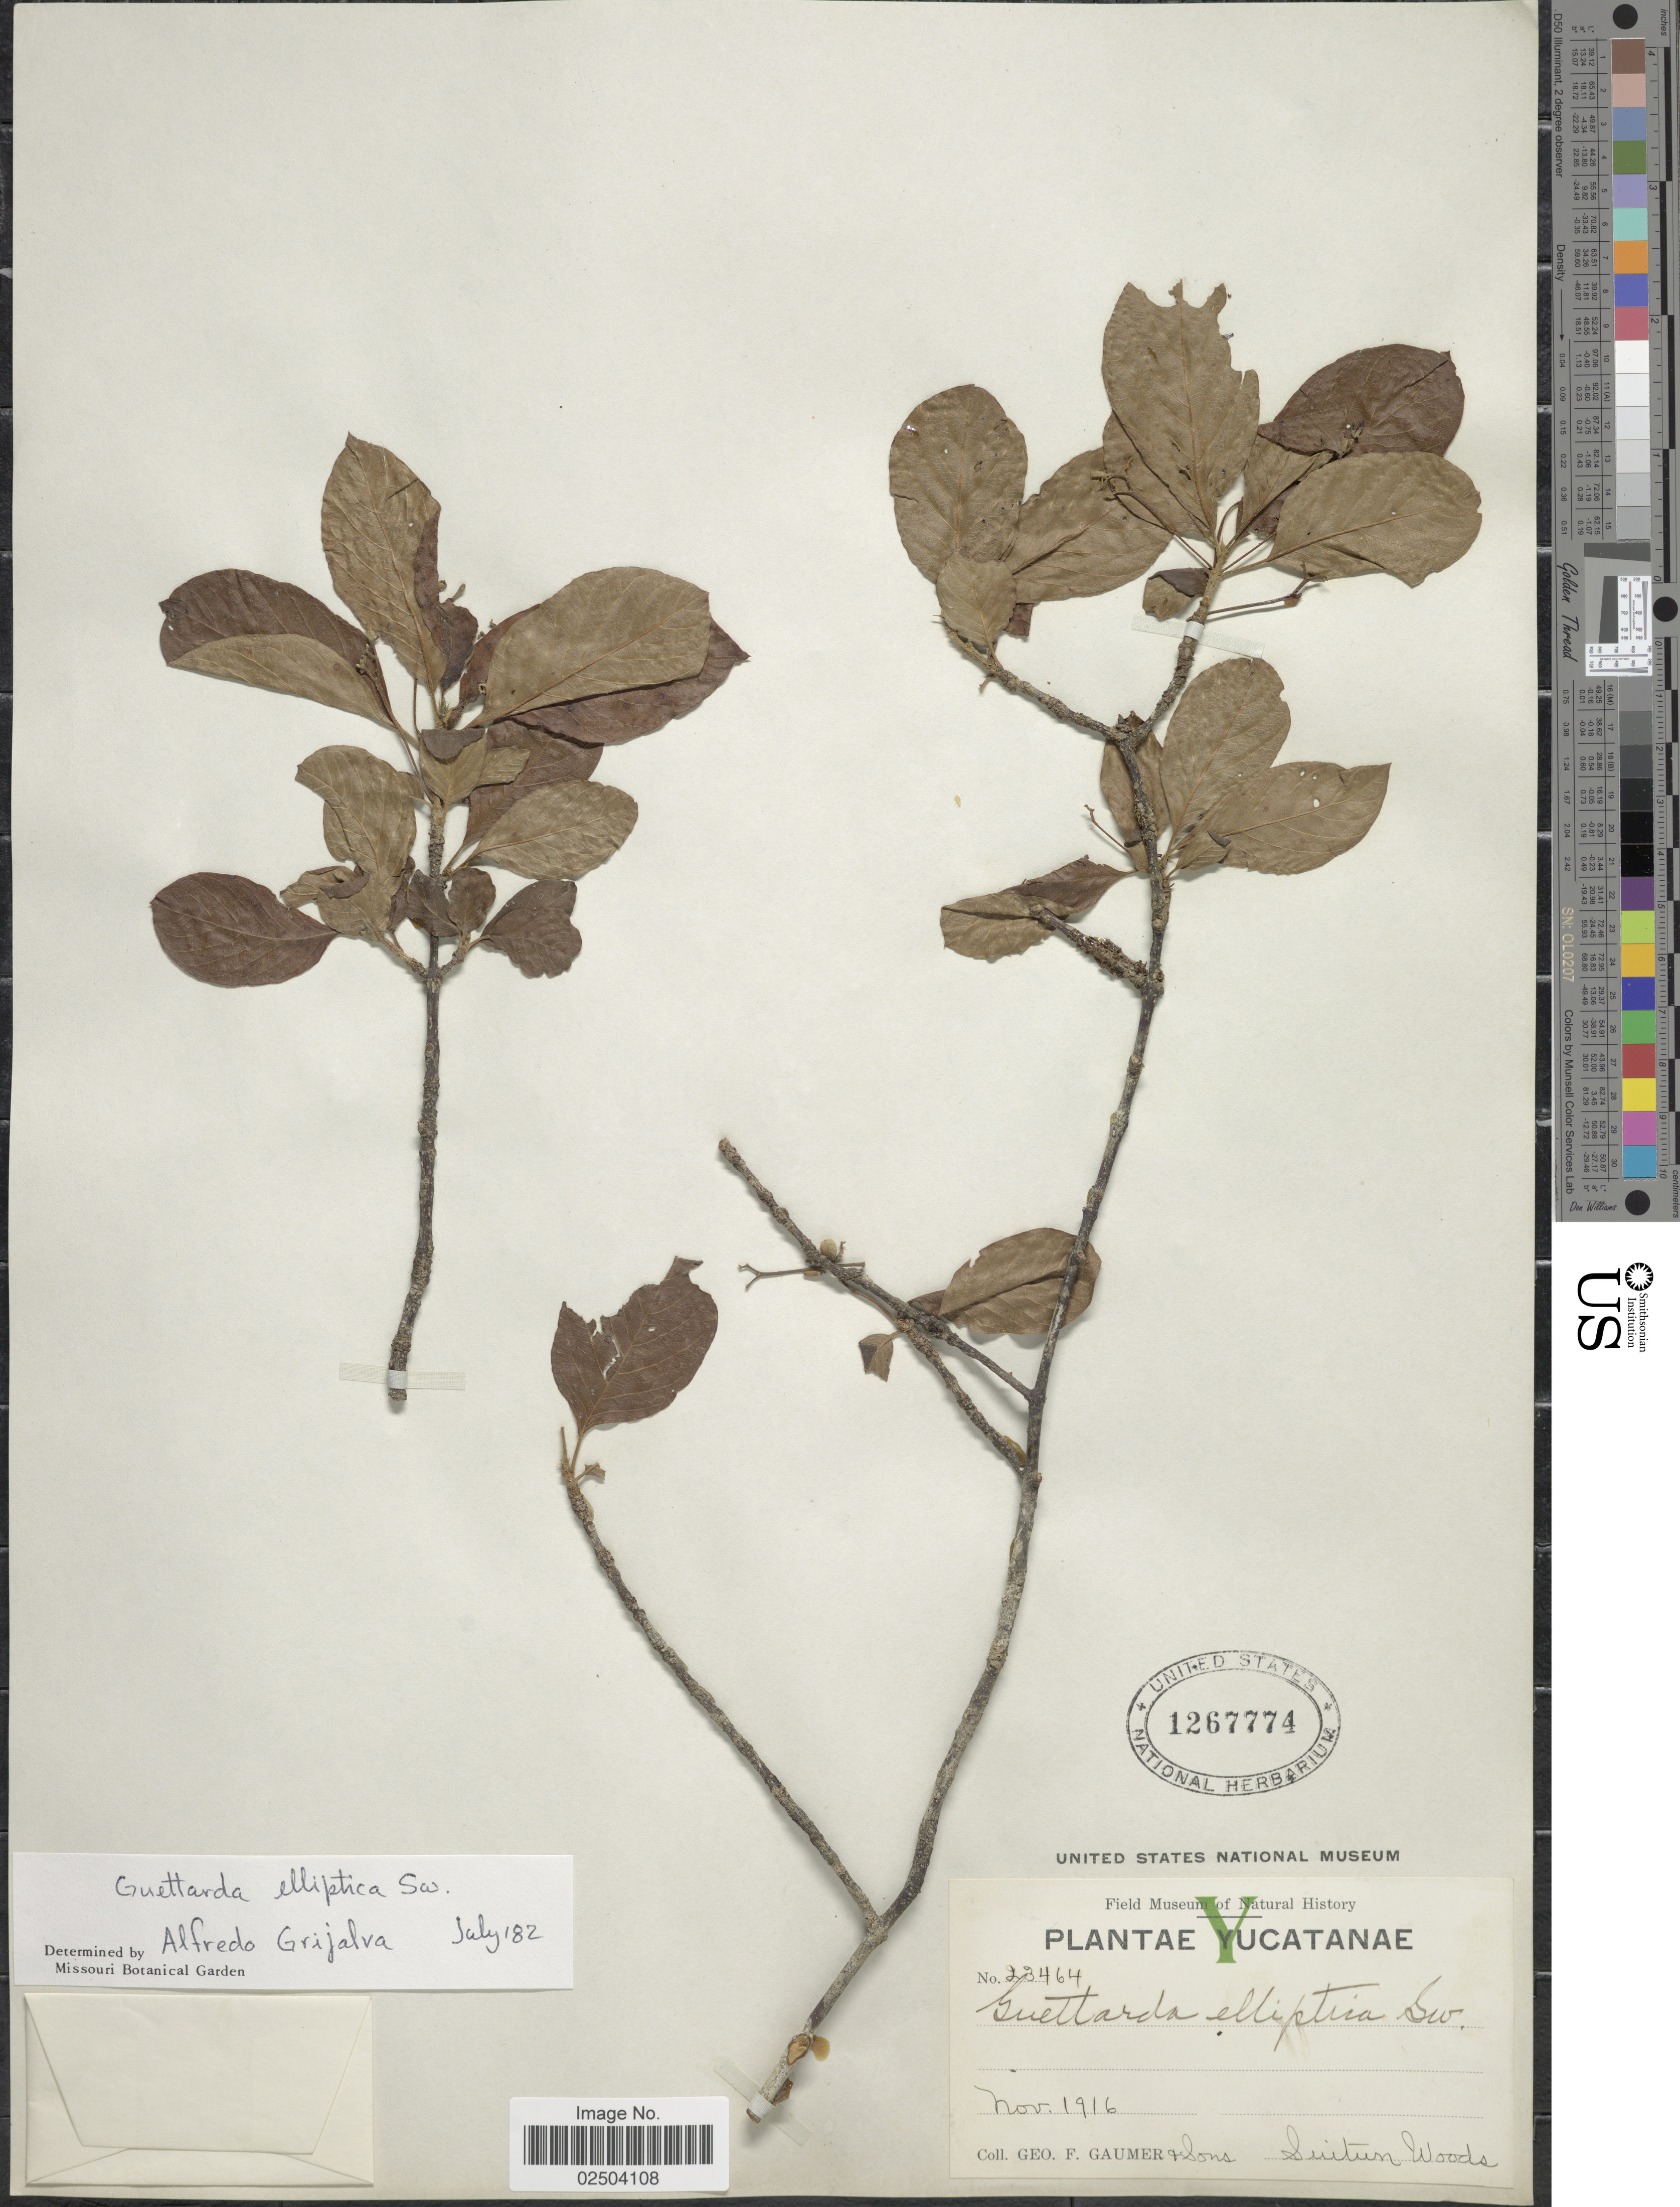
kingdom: Plantae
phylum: Tracheophyta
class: Magnoliopsida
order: Gentianales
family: Rubiaceae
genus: Guettarda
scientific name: Guettarda elliptica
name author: Sw.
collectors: G. F. Gaumer & et al.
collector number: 23464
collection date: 1916-11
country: Mexico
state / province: Yucatán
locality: Yucatanae. Suitun Woods.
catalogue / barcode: US 1267774